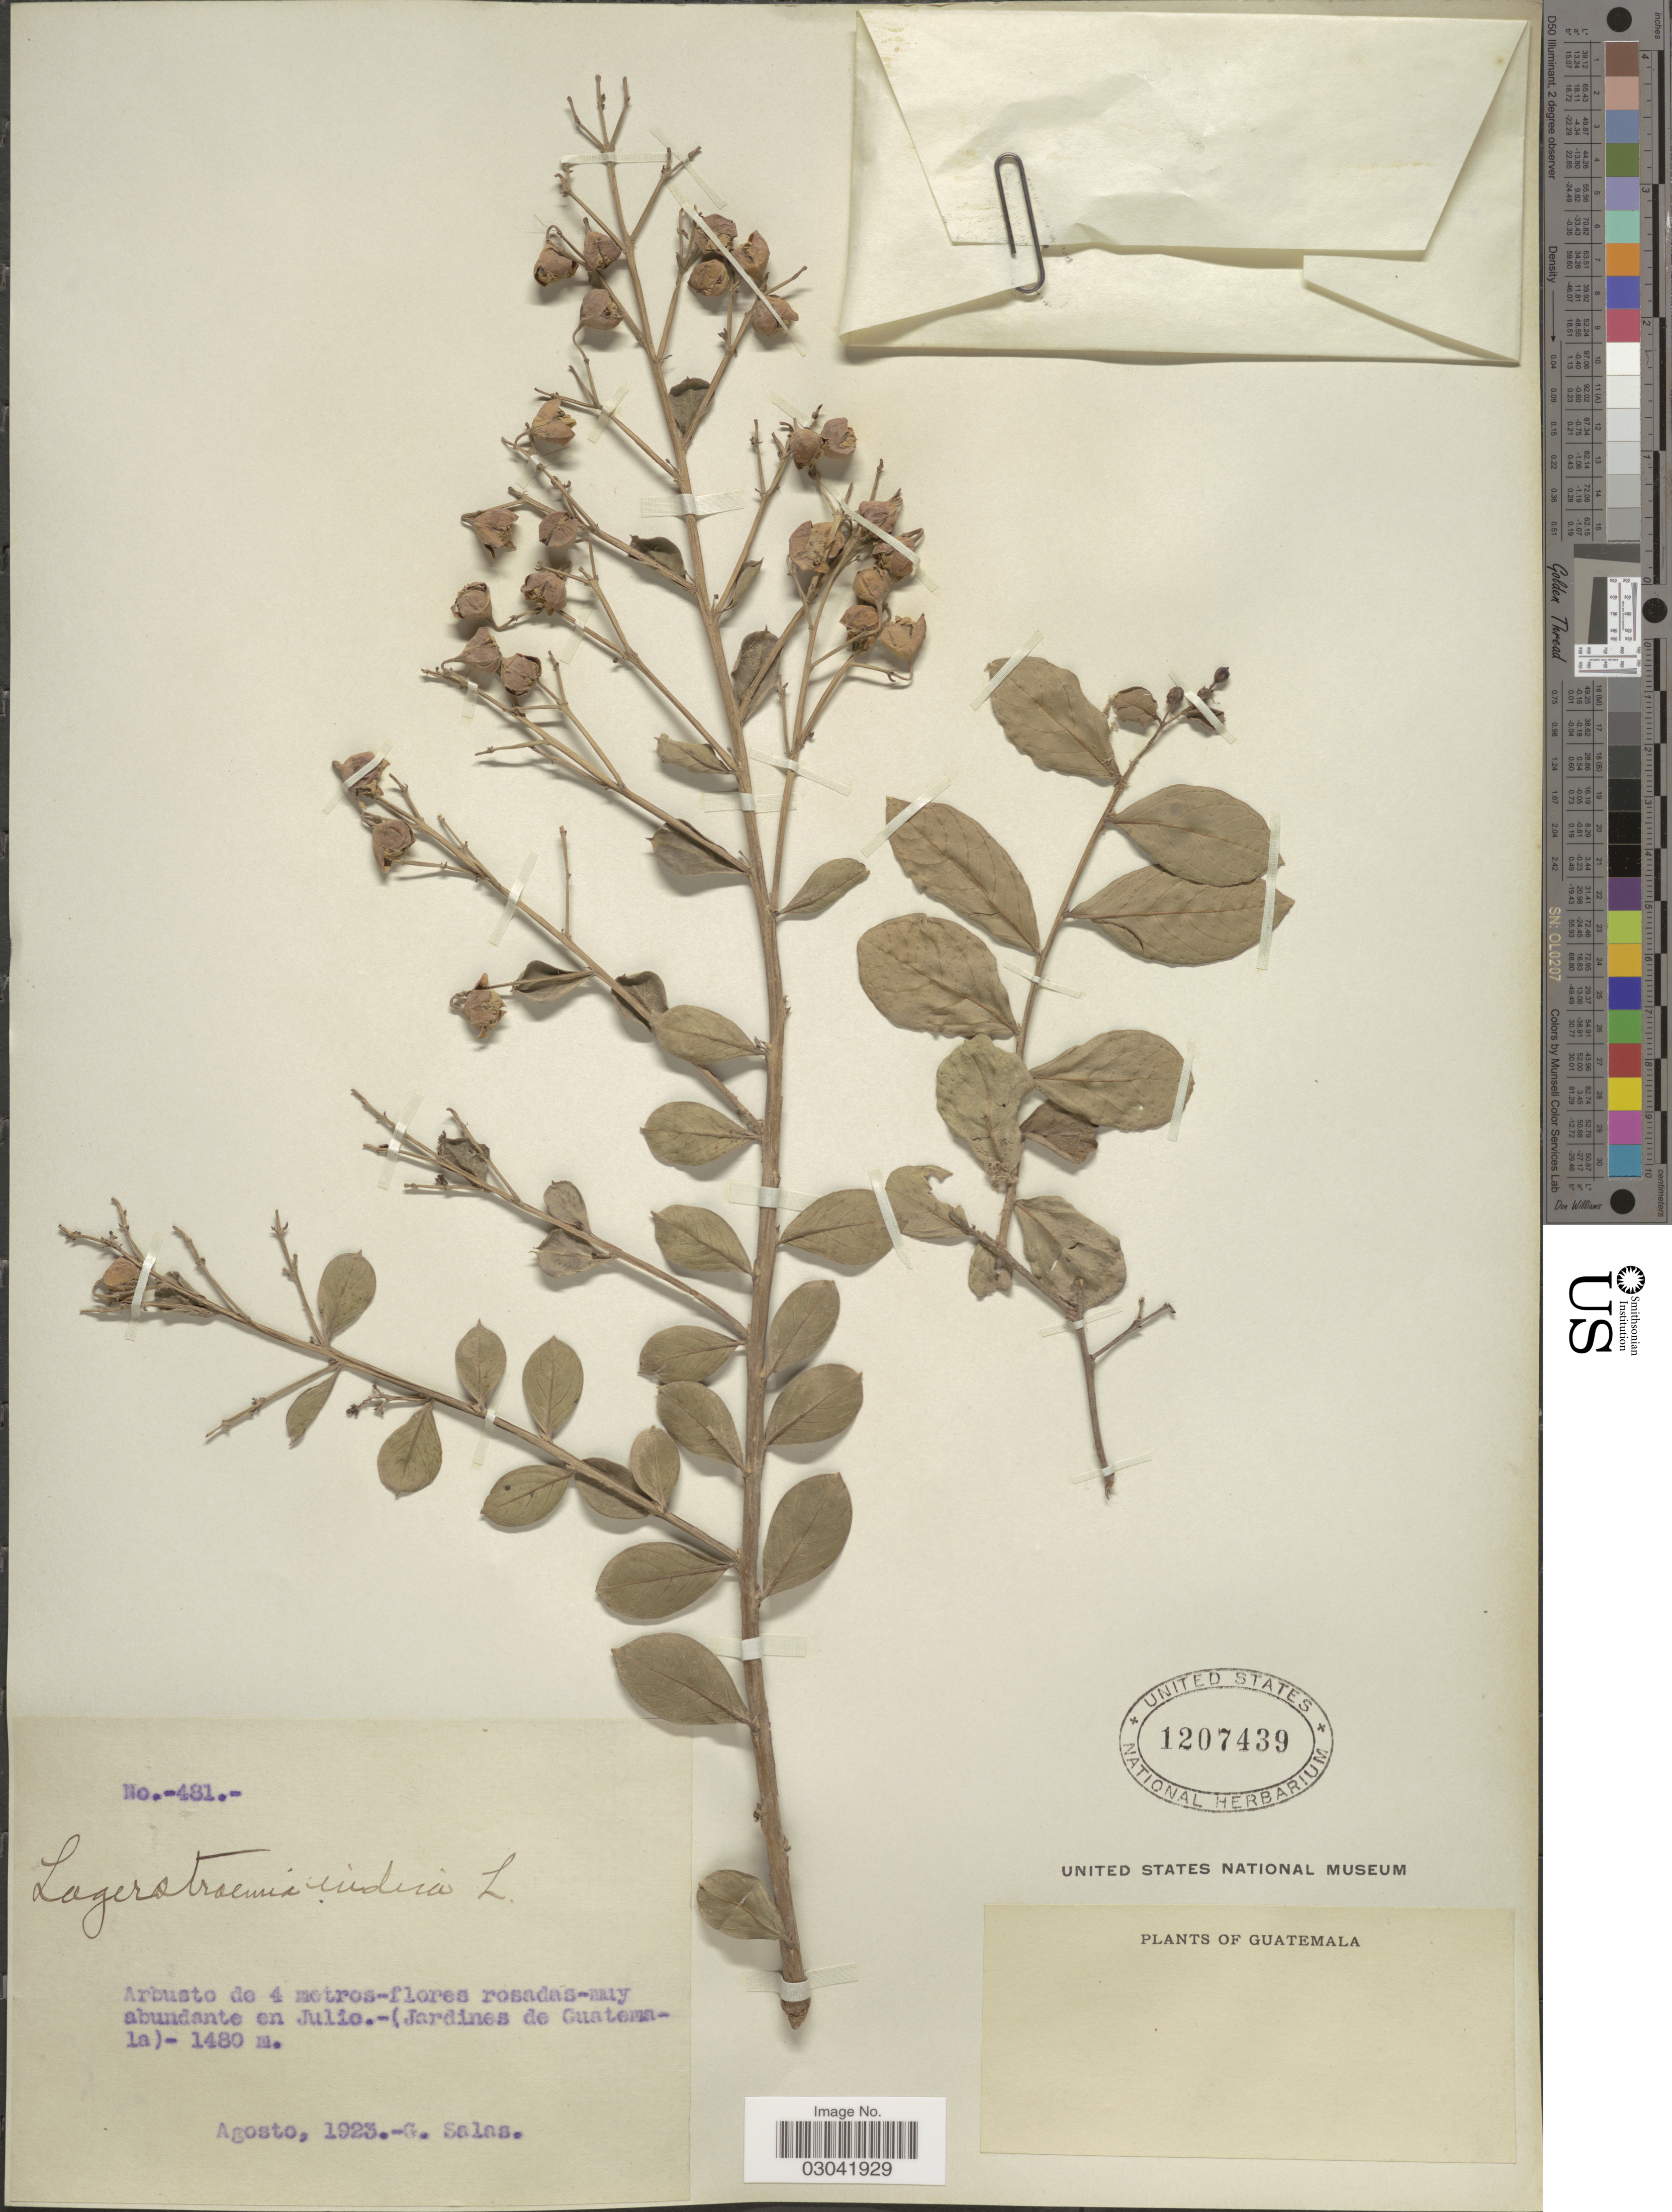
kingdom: Plantae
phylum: Tracheophyta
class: Magnoliopsida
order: Myrtales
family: Lythraceae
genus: Lagerstroemia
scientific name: Lagerstroemia indica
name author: L.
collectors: G. Salas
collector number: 481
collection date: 1923-08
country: Guatemala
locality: Jardines de Guatemala.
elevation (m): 1480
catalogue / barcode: US 1207439